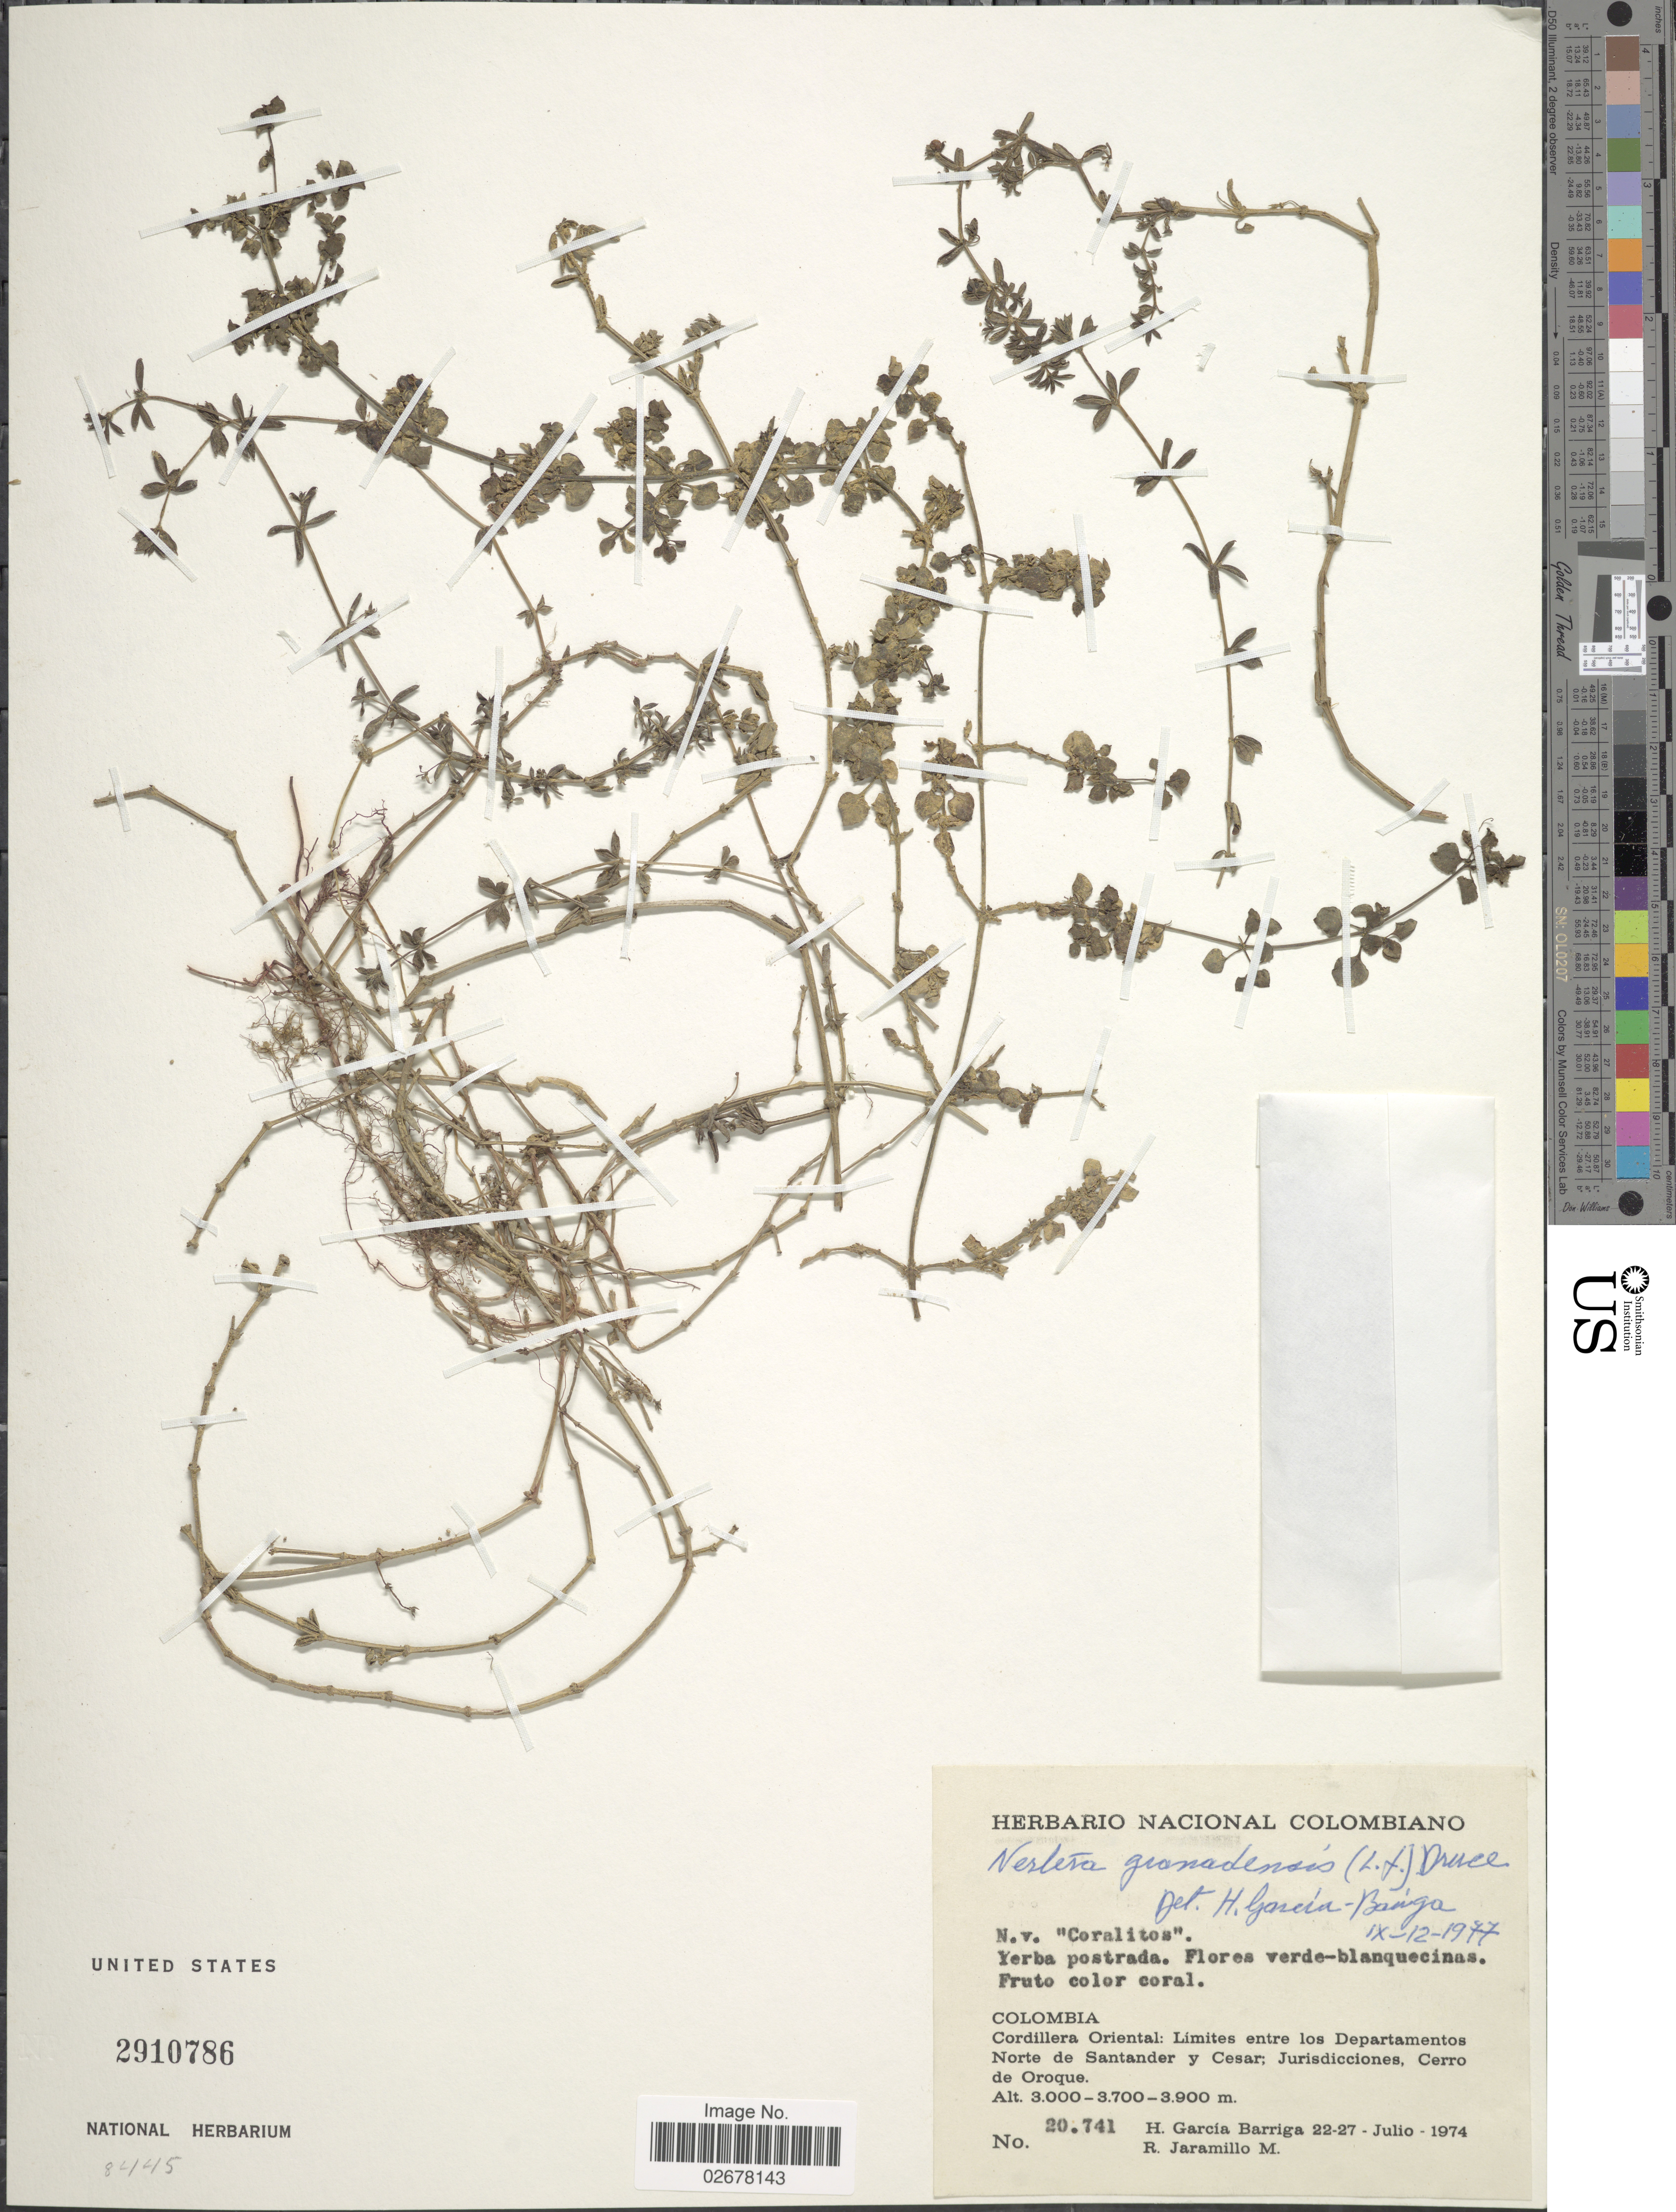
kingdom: Plantae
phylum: Tracheophyta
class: Magnoliopsida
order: Gentianales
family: Rubiaceae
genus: Nertera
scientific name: Nertera depressa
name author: Banks & Sol. ex Gaertn.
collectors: H. García Barriga & R. Jaramillo M.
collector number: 20741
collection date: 1974-07-22/1974-07-27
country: Colombia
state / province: Norte de Santander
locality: Cordillera Oriental: Límites entre los Departamentos Norte de Santander y Cesar; Jurisdicciones, Cerros de Oroque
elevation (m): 3000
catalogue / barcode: US 2910786